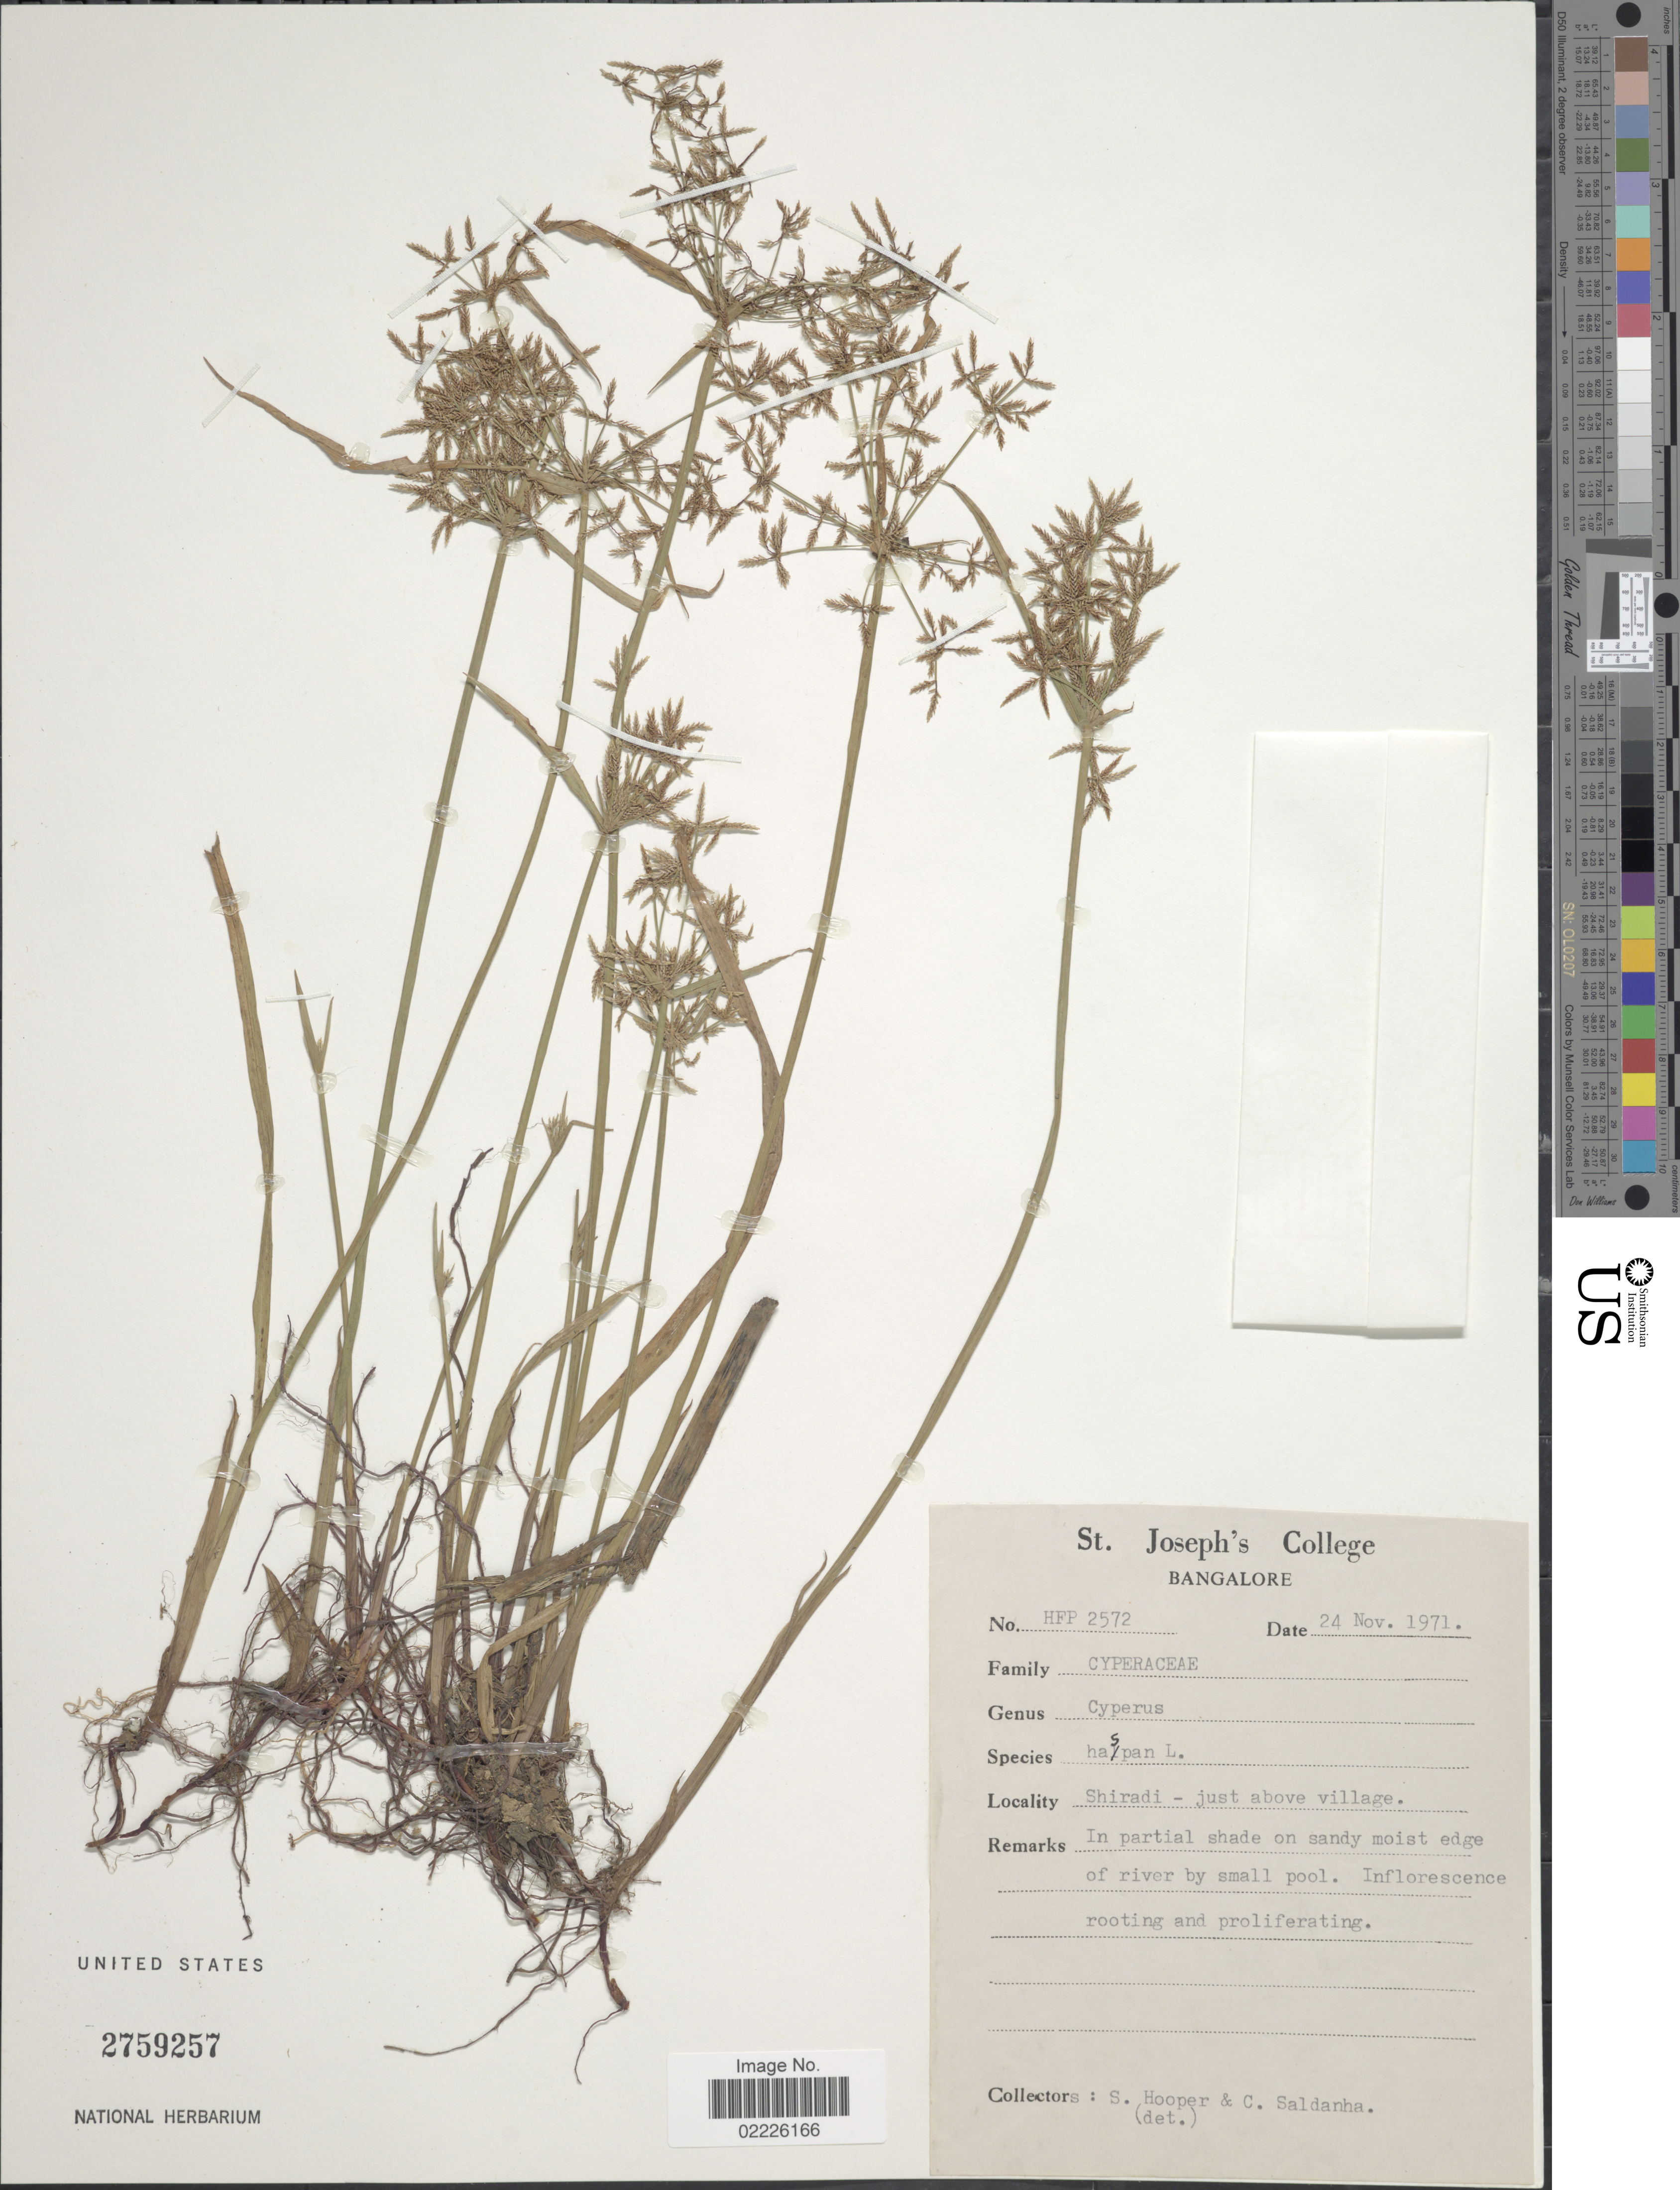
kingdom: Plantae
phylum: Tracheophyta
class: Liliopsida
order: Poales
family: Cyperaceae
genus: Cyperus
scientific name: Cyperus haspan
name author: L.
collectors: S. S. Hooper & C. Saldanha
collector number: HFP 2572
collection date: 1971-11-24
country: India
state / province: Karnataka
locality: Bangalore, Shiradi, just above village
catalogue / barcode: US 2759257